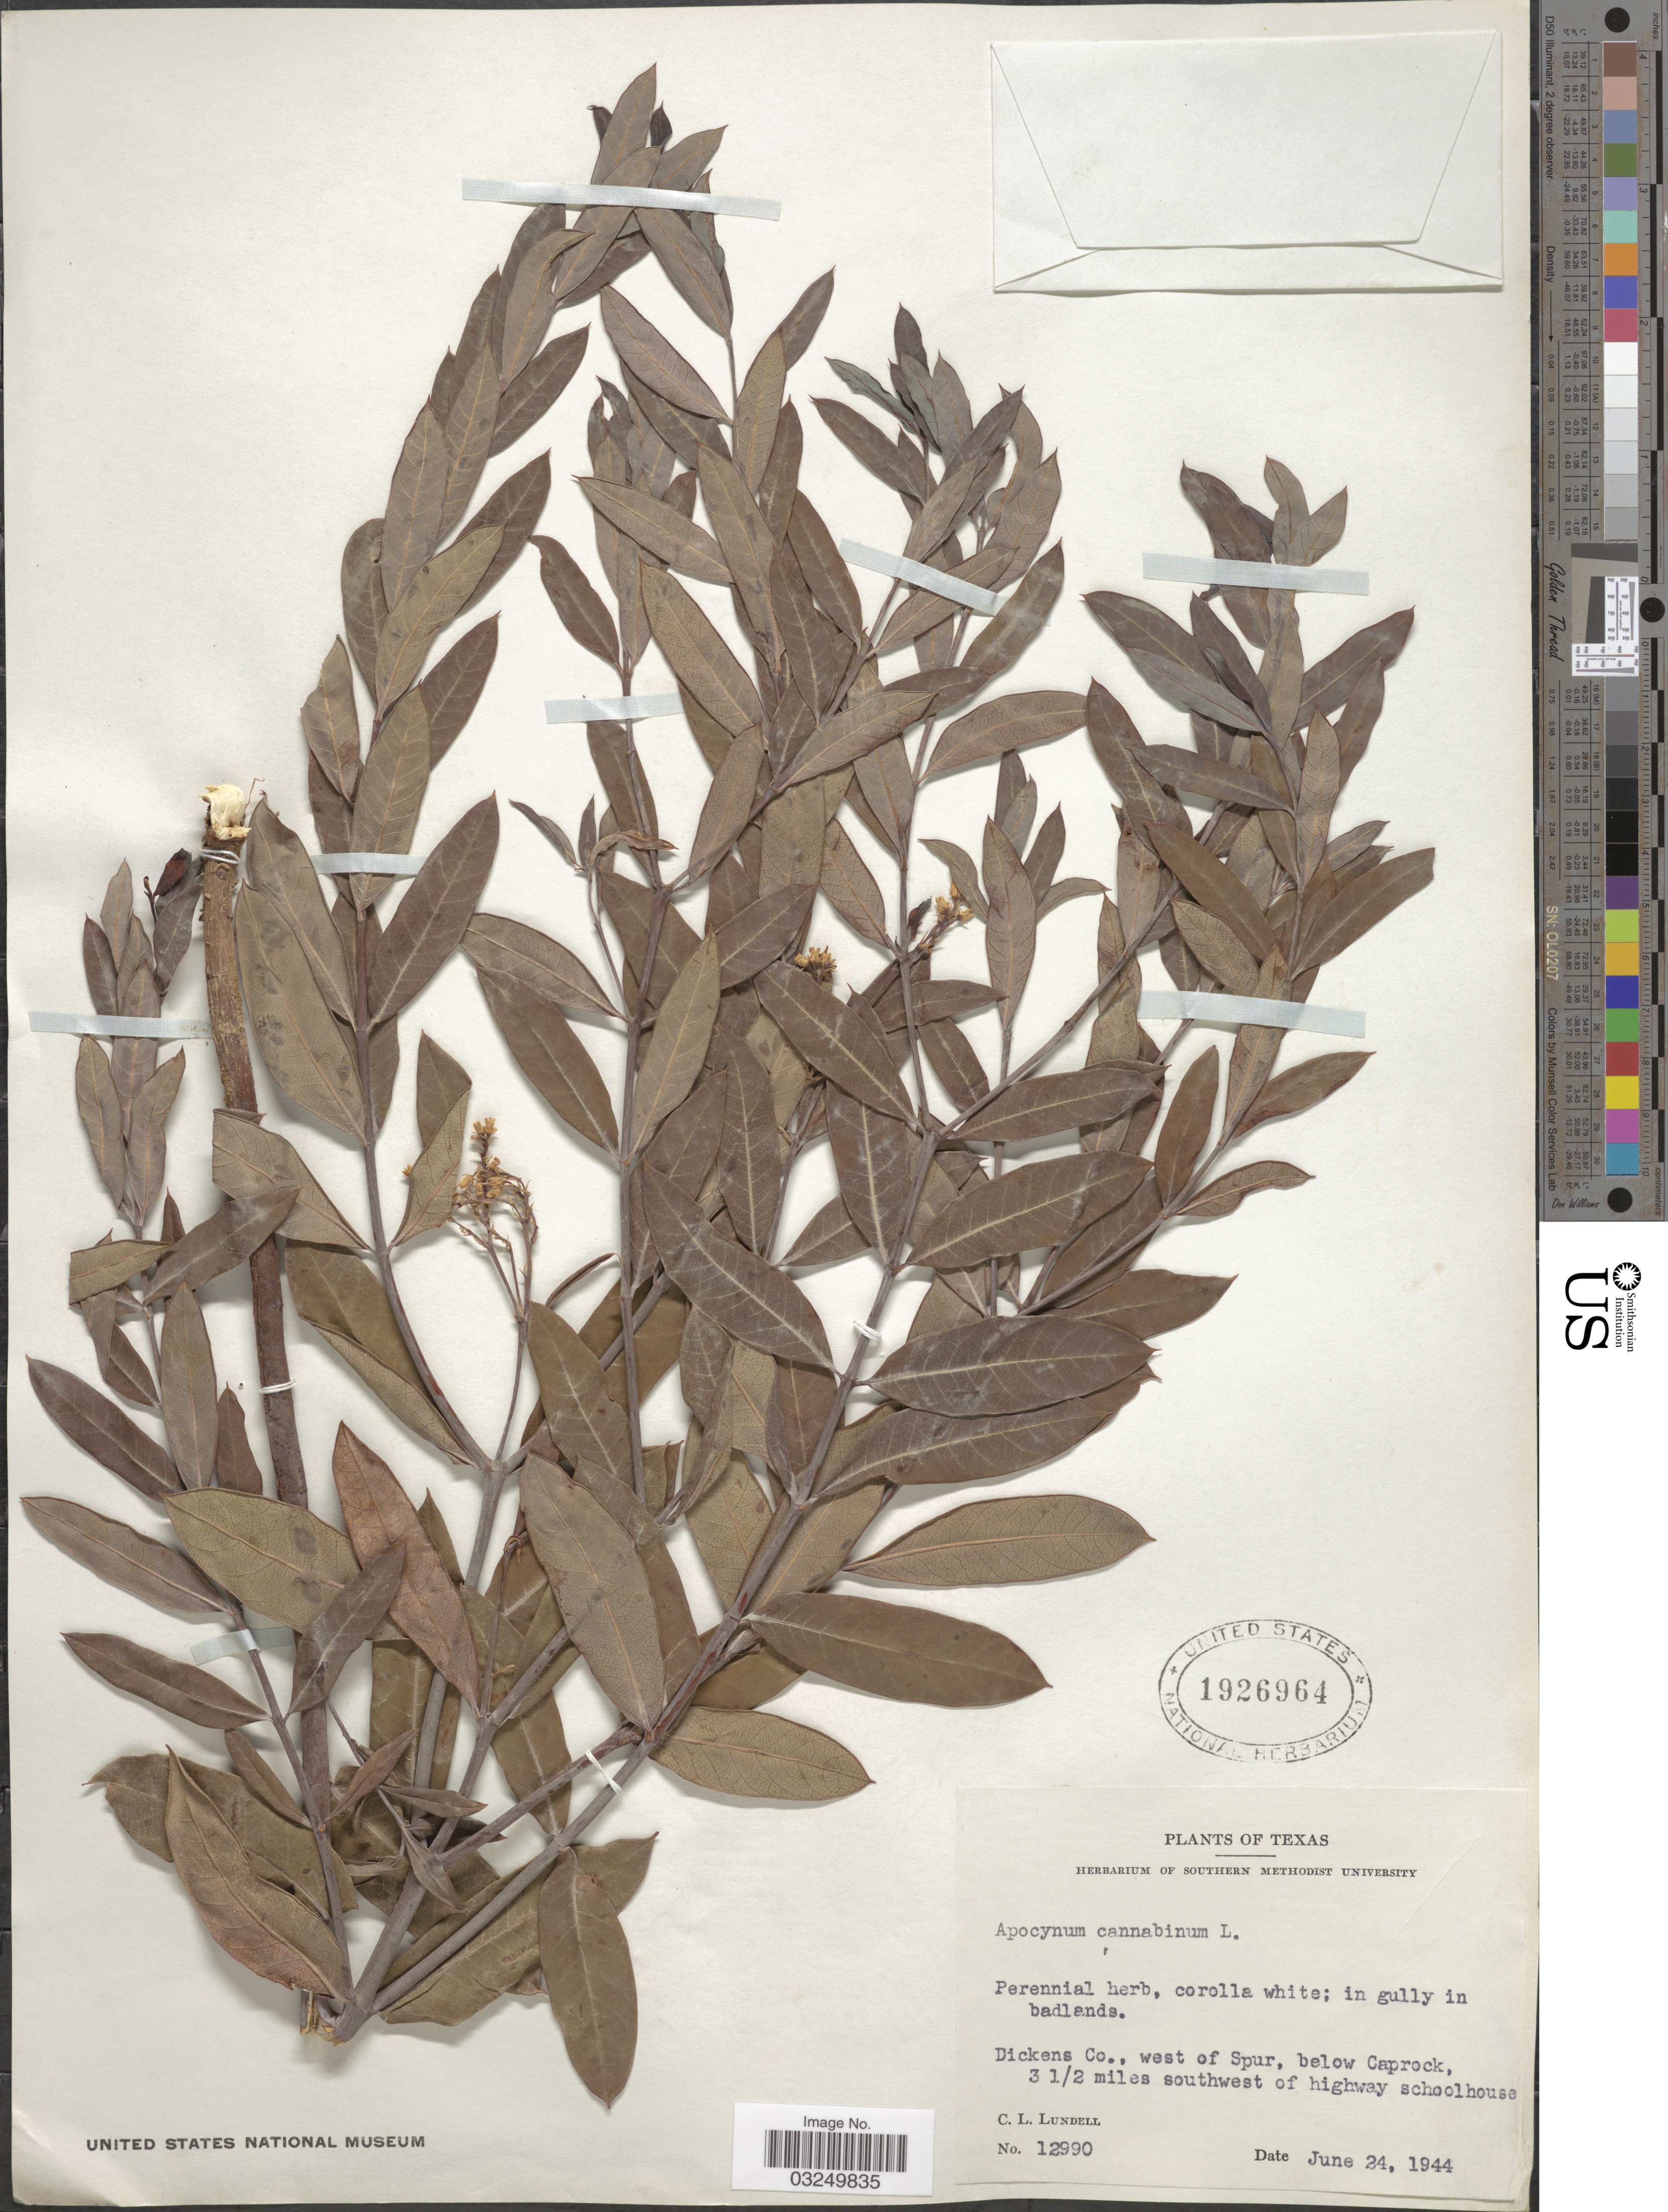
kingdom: Plantae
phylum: Tracheophyta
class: Magnoliopsida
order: Gentianales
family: Apocynaceae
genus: Apocynum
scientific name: Apocynum cannabinum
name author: L.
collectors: C. L. Lundell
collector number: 12990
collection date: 1944-06-24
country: United States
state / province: Texas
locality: Dickens Co., west of Spur, below Caprock, 3 1/2 miles southwest of highway schoolhouse.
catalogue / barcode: US 1926964